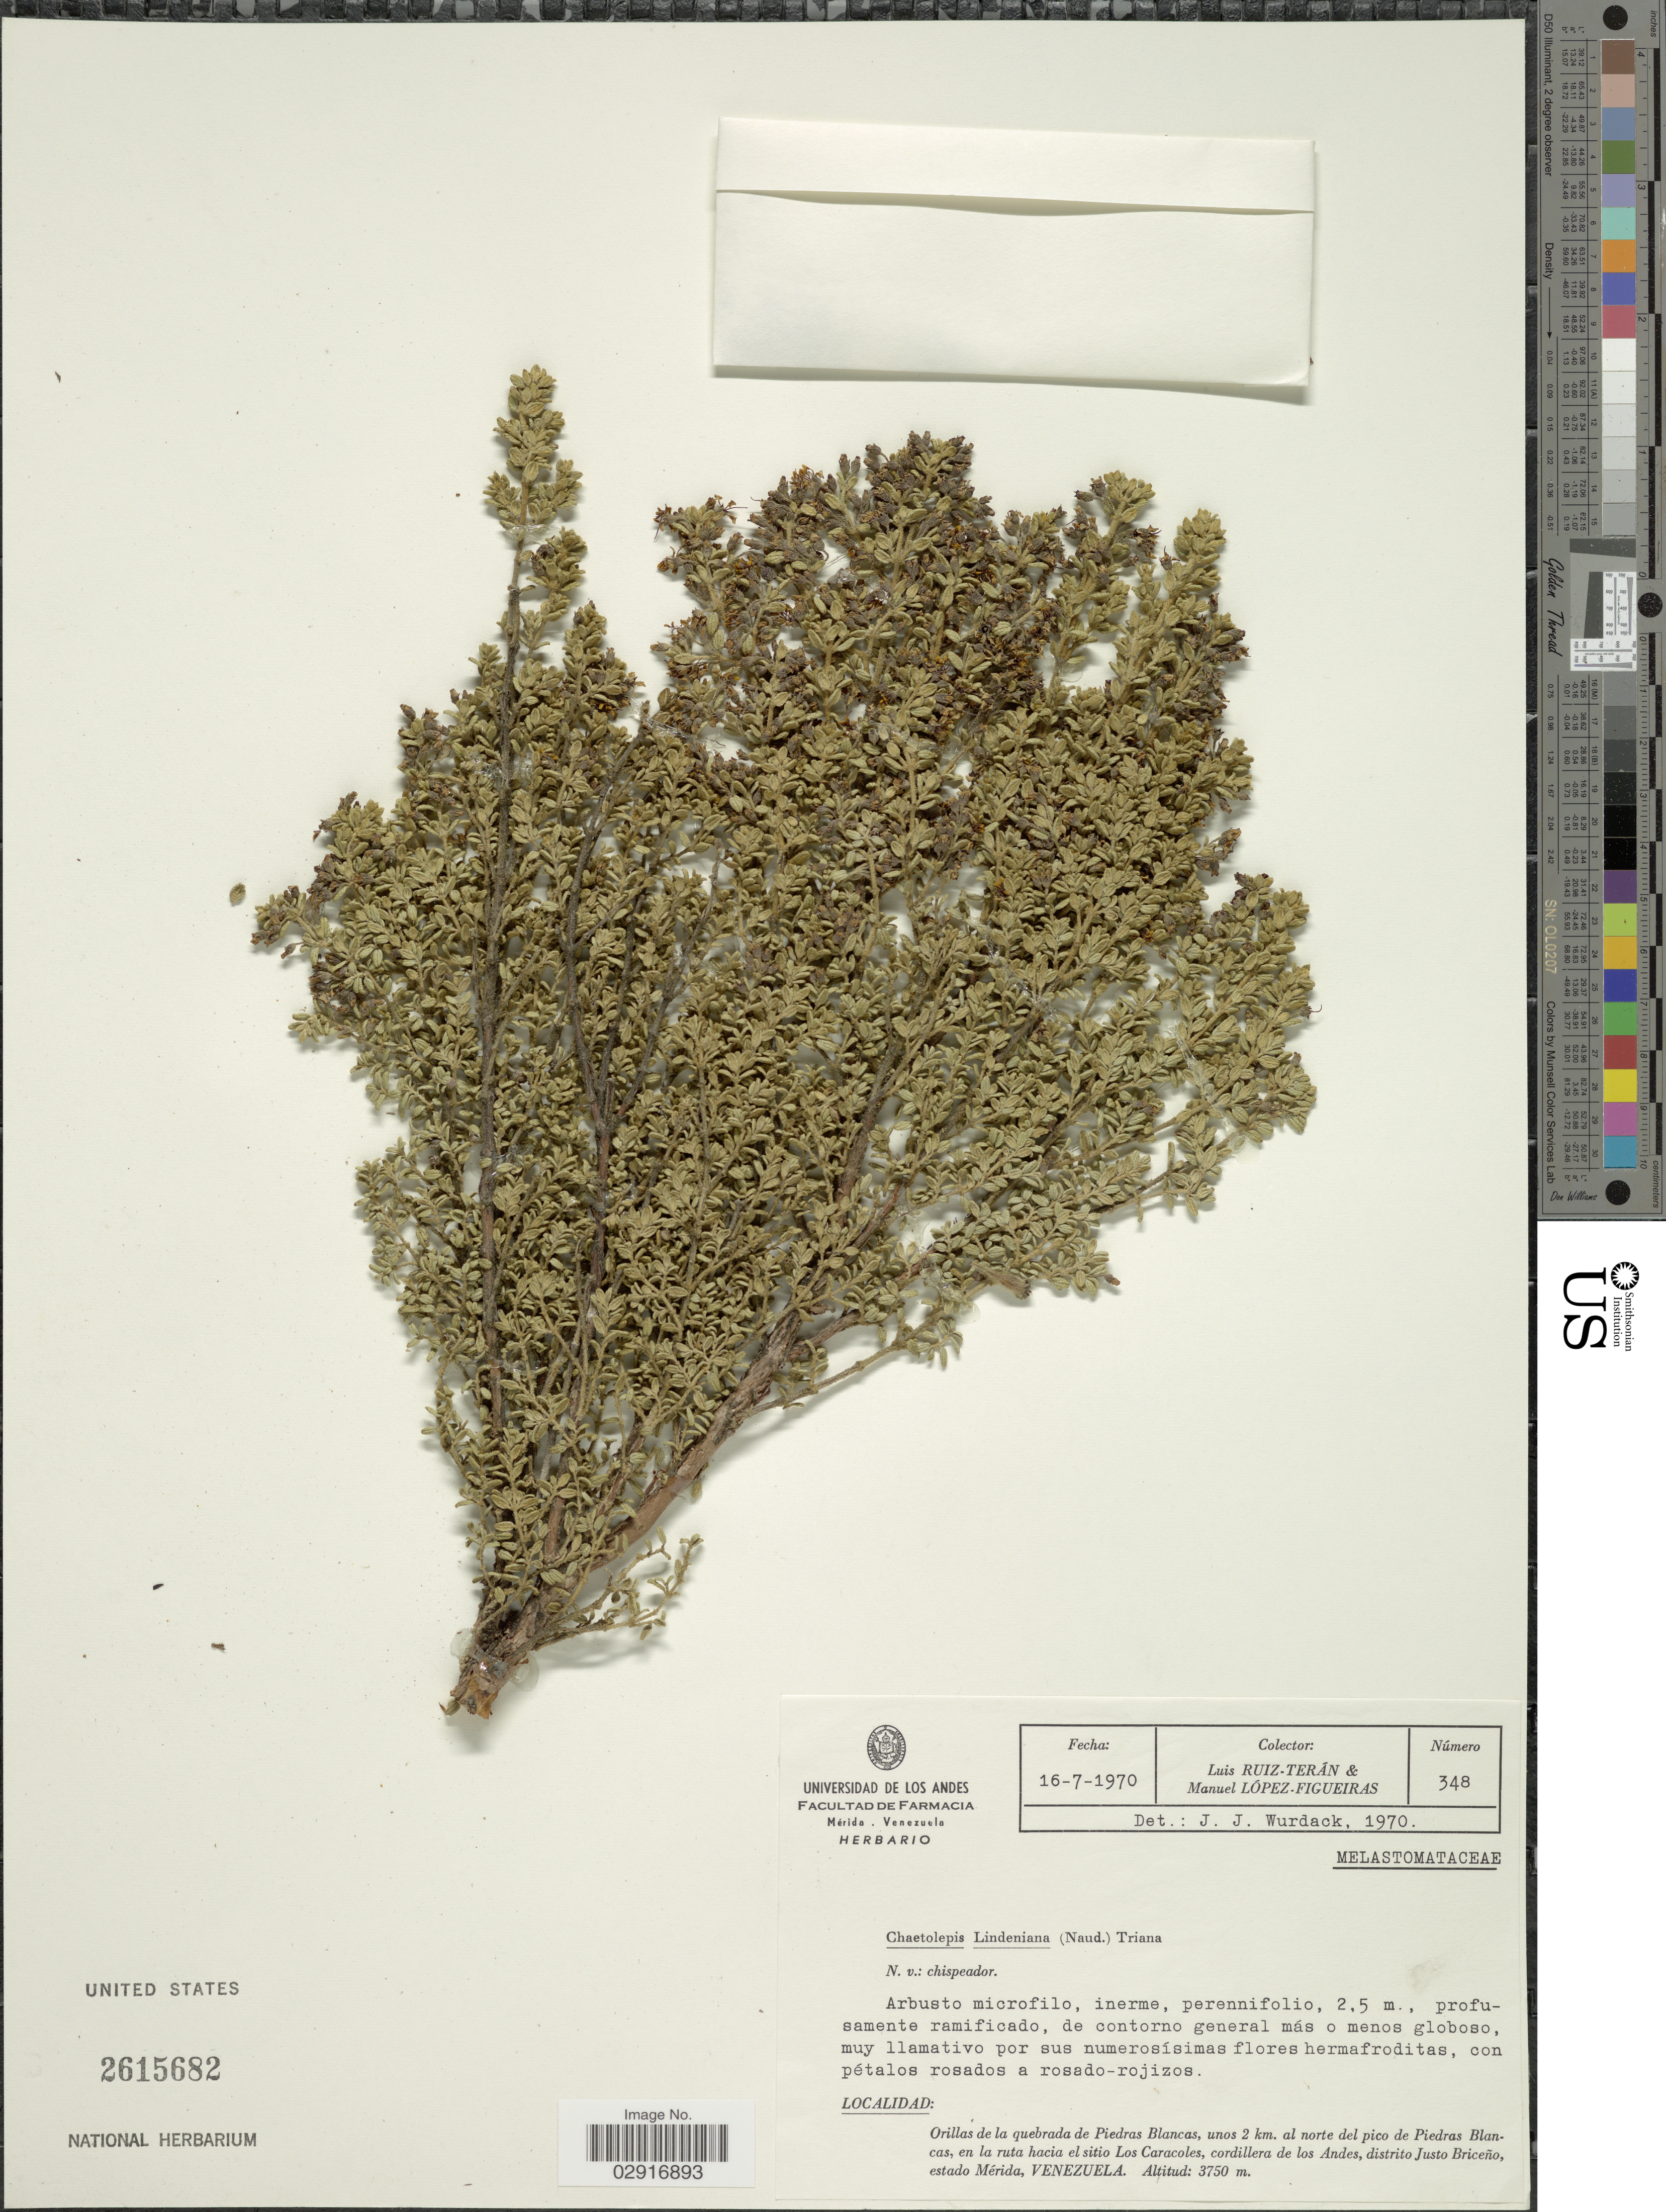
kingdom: Plantae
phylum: Tracheophyta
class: Magnoliopsida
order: Myrtales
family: Melastomataceae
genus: Chaetolepis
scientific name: Chaetolepis lindeniana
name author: (Naudin) Triana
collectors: L. Teran & M. López Figueiras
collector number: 348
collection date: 1970-07-16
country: Venezuela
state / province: Mérida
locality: Orillas de la quebrada de Piedras Blancas, unos 2 km. al norte del pico de Piedras Blancas, en la ruta hacia el sitio Los Caracoles, cordillera de los Andes, distrito Justo Briceño.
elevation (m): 3750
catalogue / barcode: US 2615682